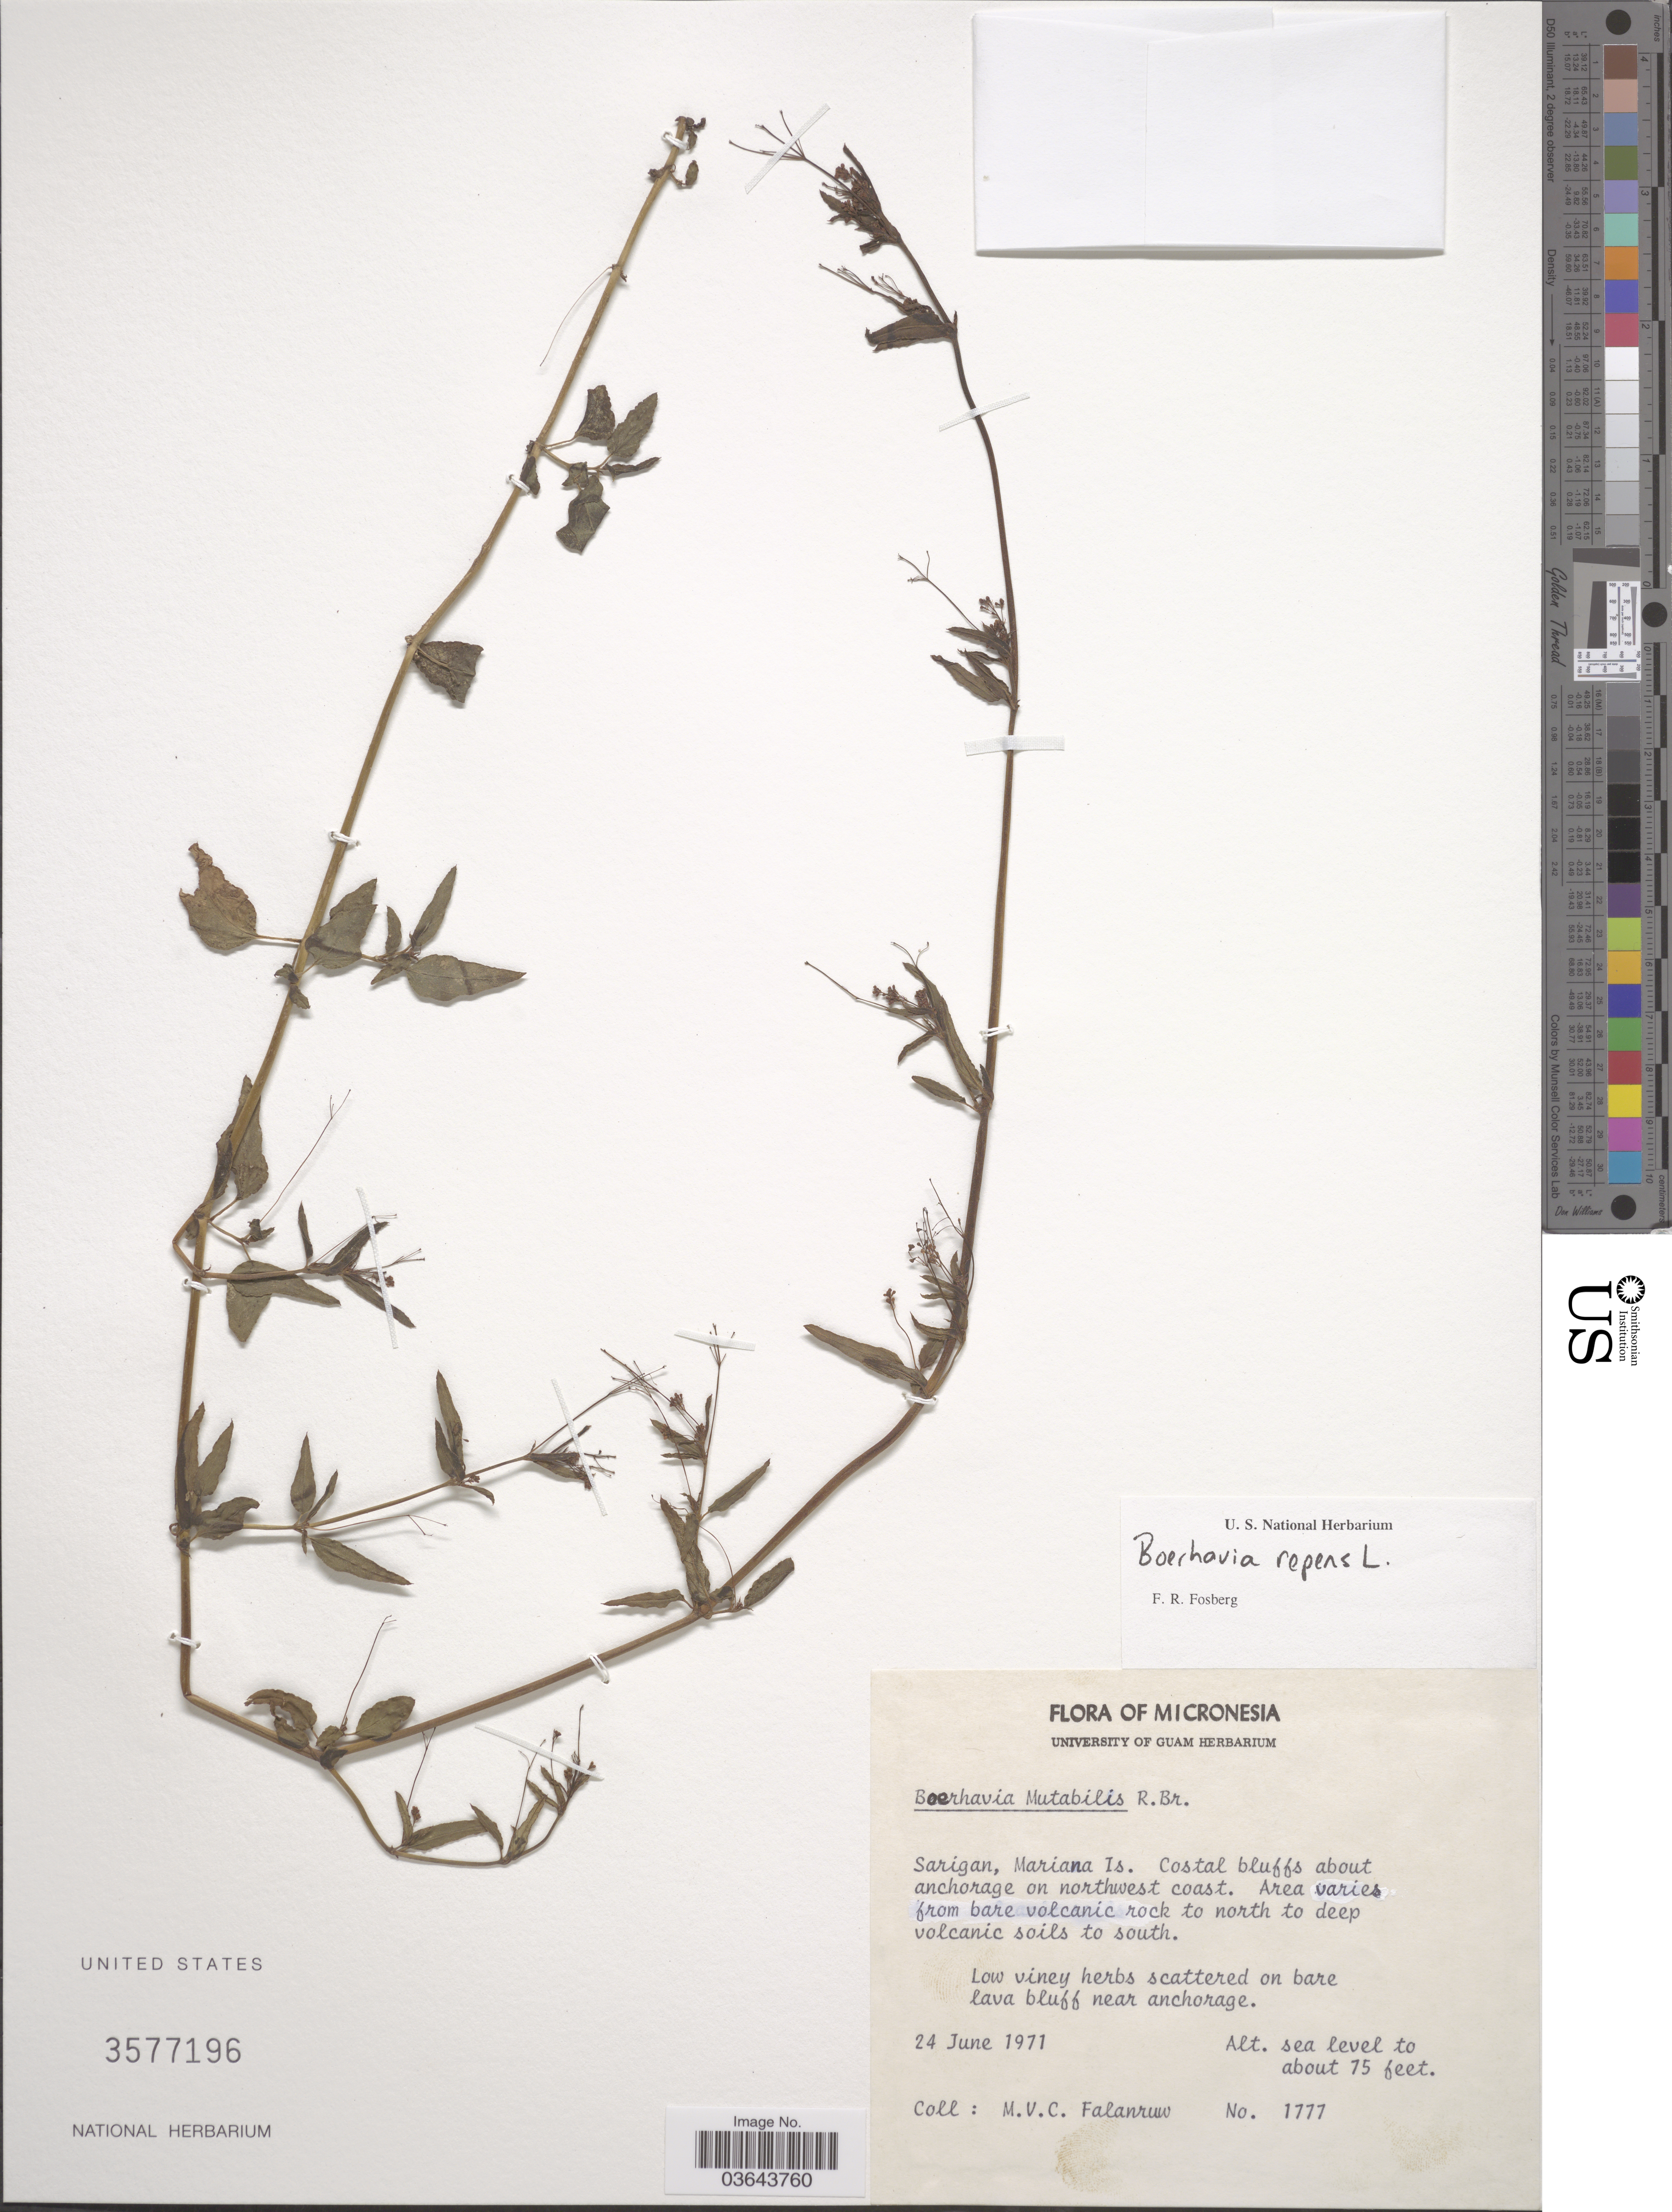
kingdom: Plantae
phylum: Tracheophyta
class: Magnoliopsida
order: Caryophyllales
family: Nyctaginaceae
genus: Boerhavia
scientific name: Boerhavia repens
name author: L.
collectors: M. V. Falanruw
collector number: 1777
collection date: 1971-06-24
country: Northern Mariana Islands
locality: Micronesia. Sarigan, Mariana Is. Coastal bluffs about anchorage on northwest coast.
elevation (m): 0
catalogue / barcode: US 3577196